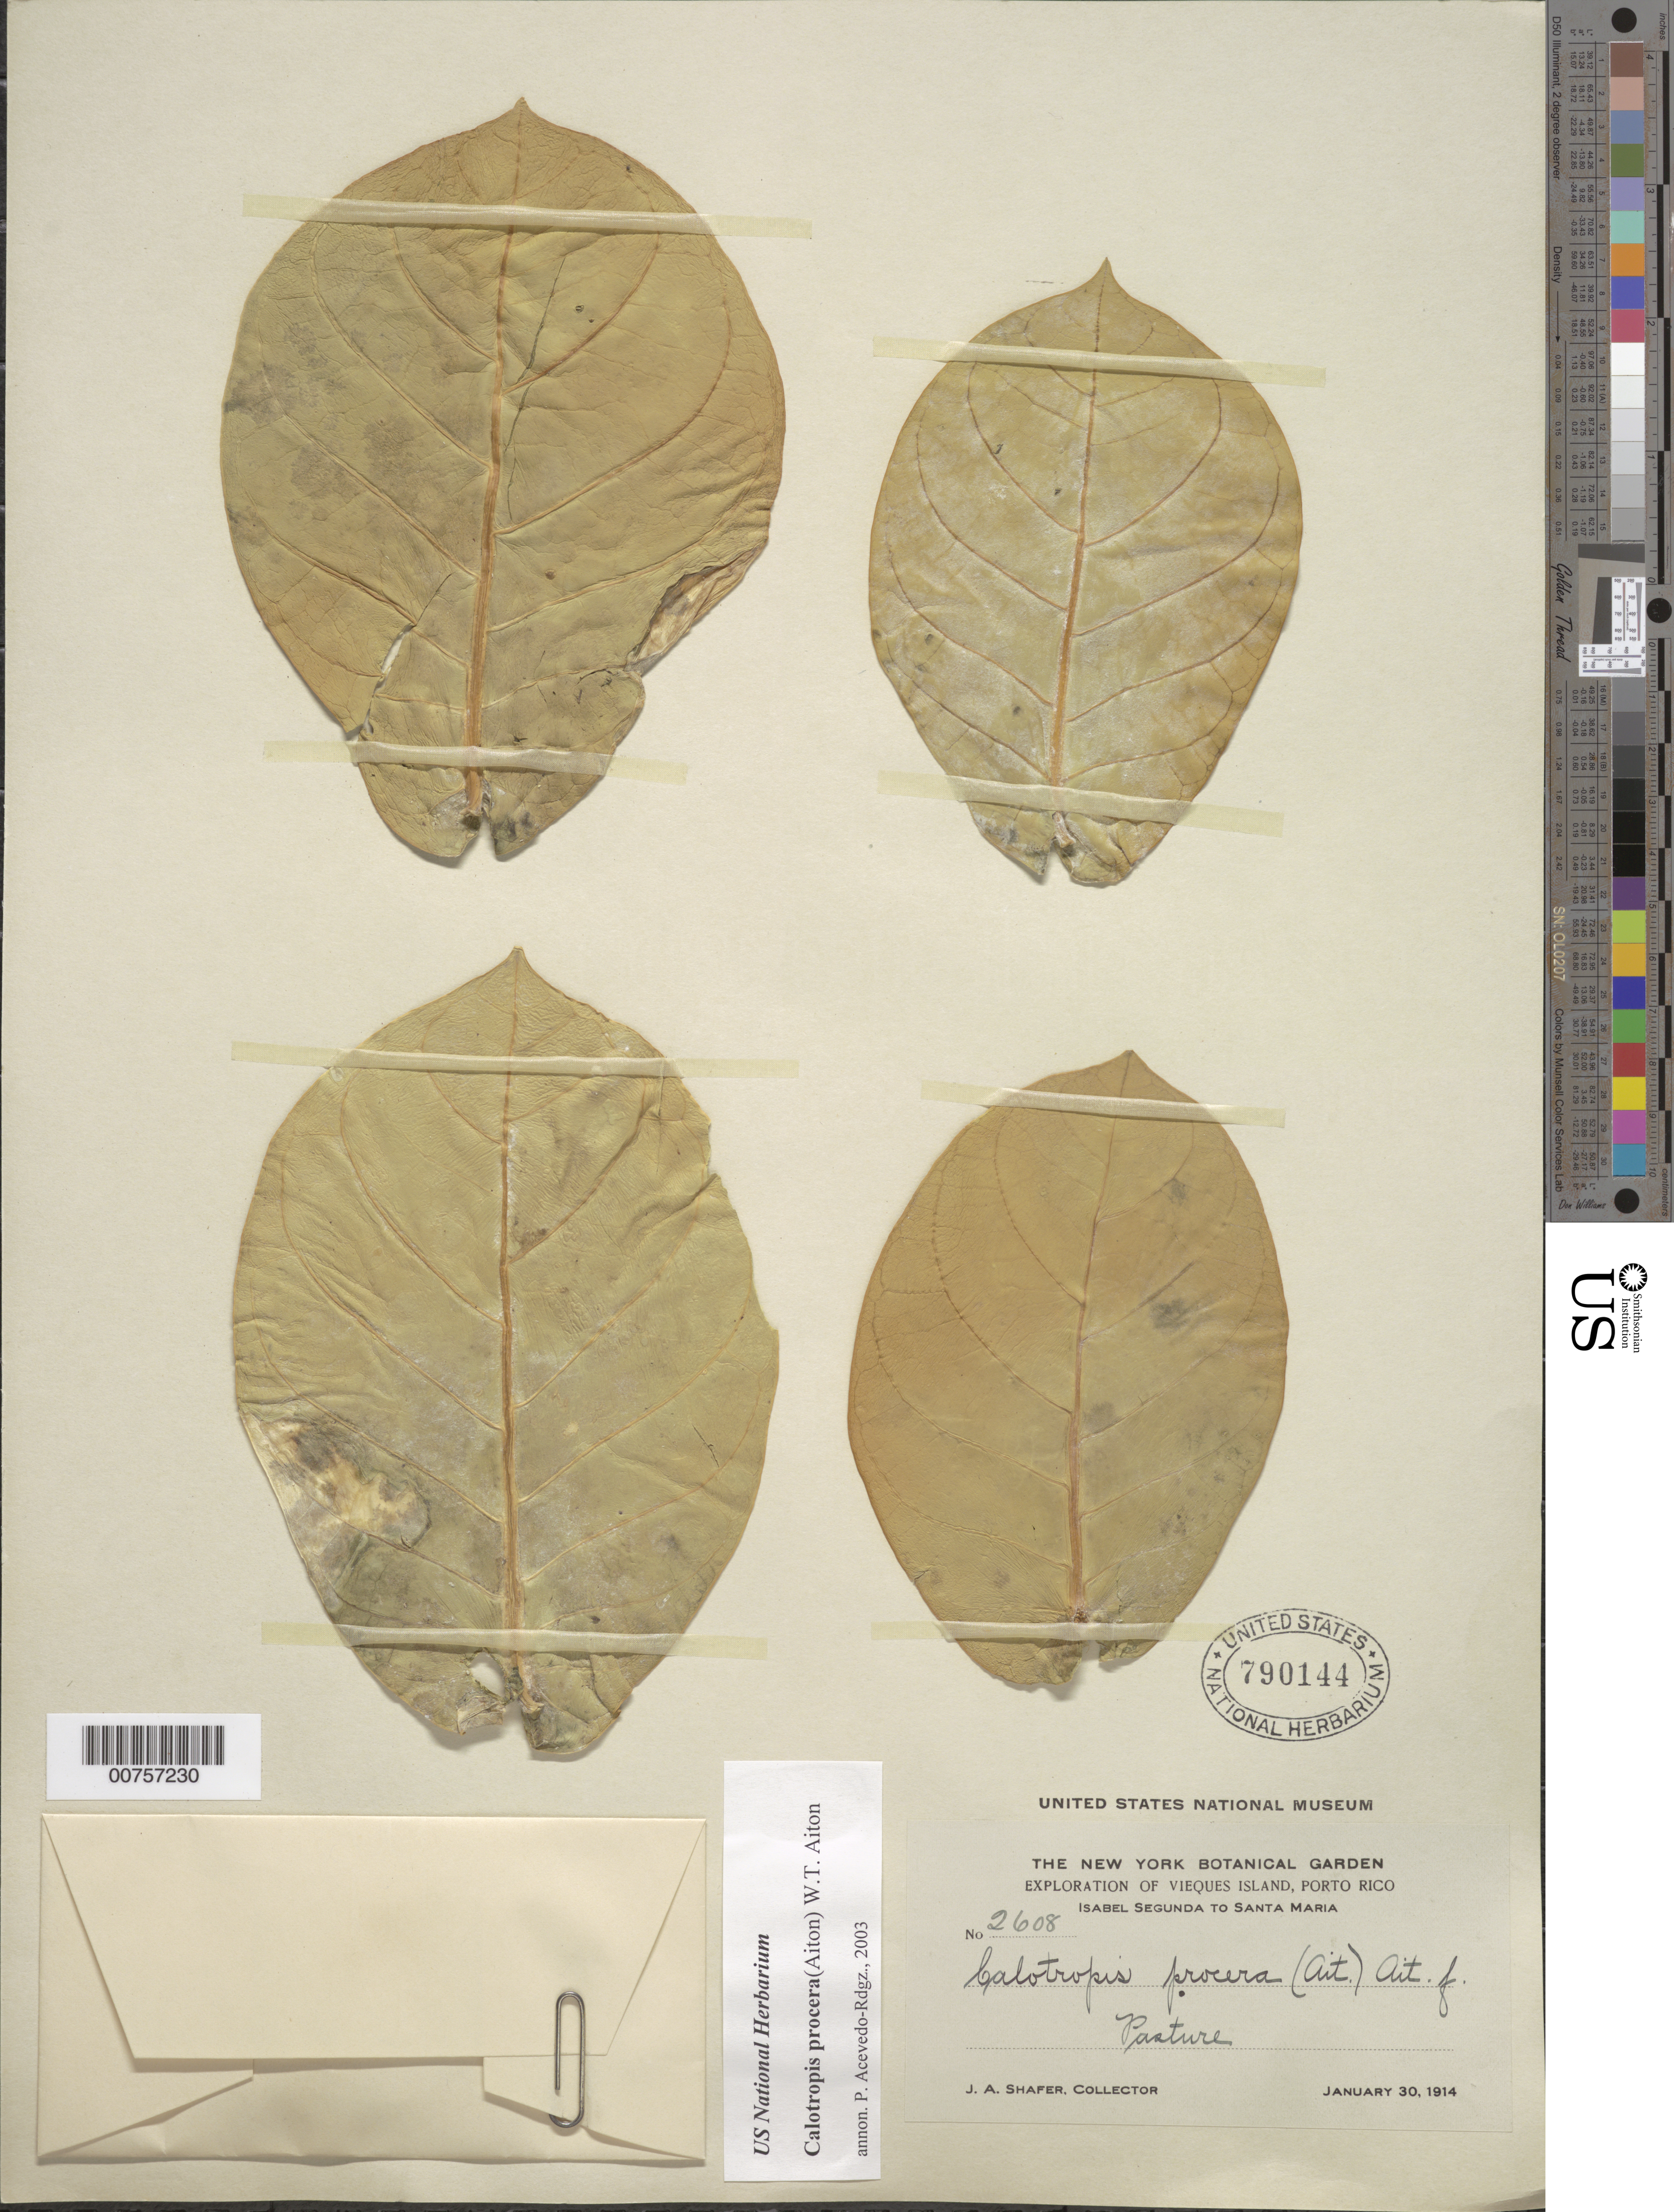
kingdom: Plantae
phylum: Tracheophyta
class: Magnoliopsida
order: Gentianales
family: Apocynaceae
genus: Calotropis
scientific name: Calotropis procera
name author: (Aiton) W.T. Aiton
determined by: Acevedo-Rodríguez, P., (BOT), Smithsonian Institution - National Museum of Natural History (UNITED STATES)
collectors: J. A. Shafer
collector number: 2608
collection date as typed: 30 Jan 1914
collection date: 1914-01-30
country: Puerto Rico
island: Vieques I.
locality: Isabel Segunda to Santa María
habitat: Pasture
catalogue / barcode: US 790144